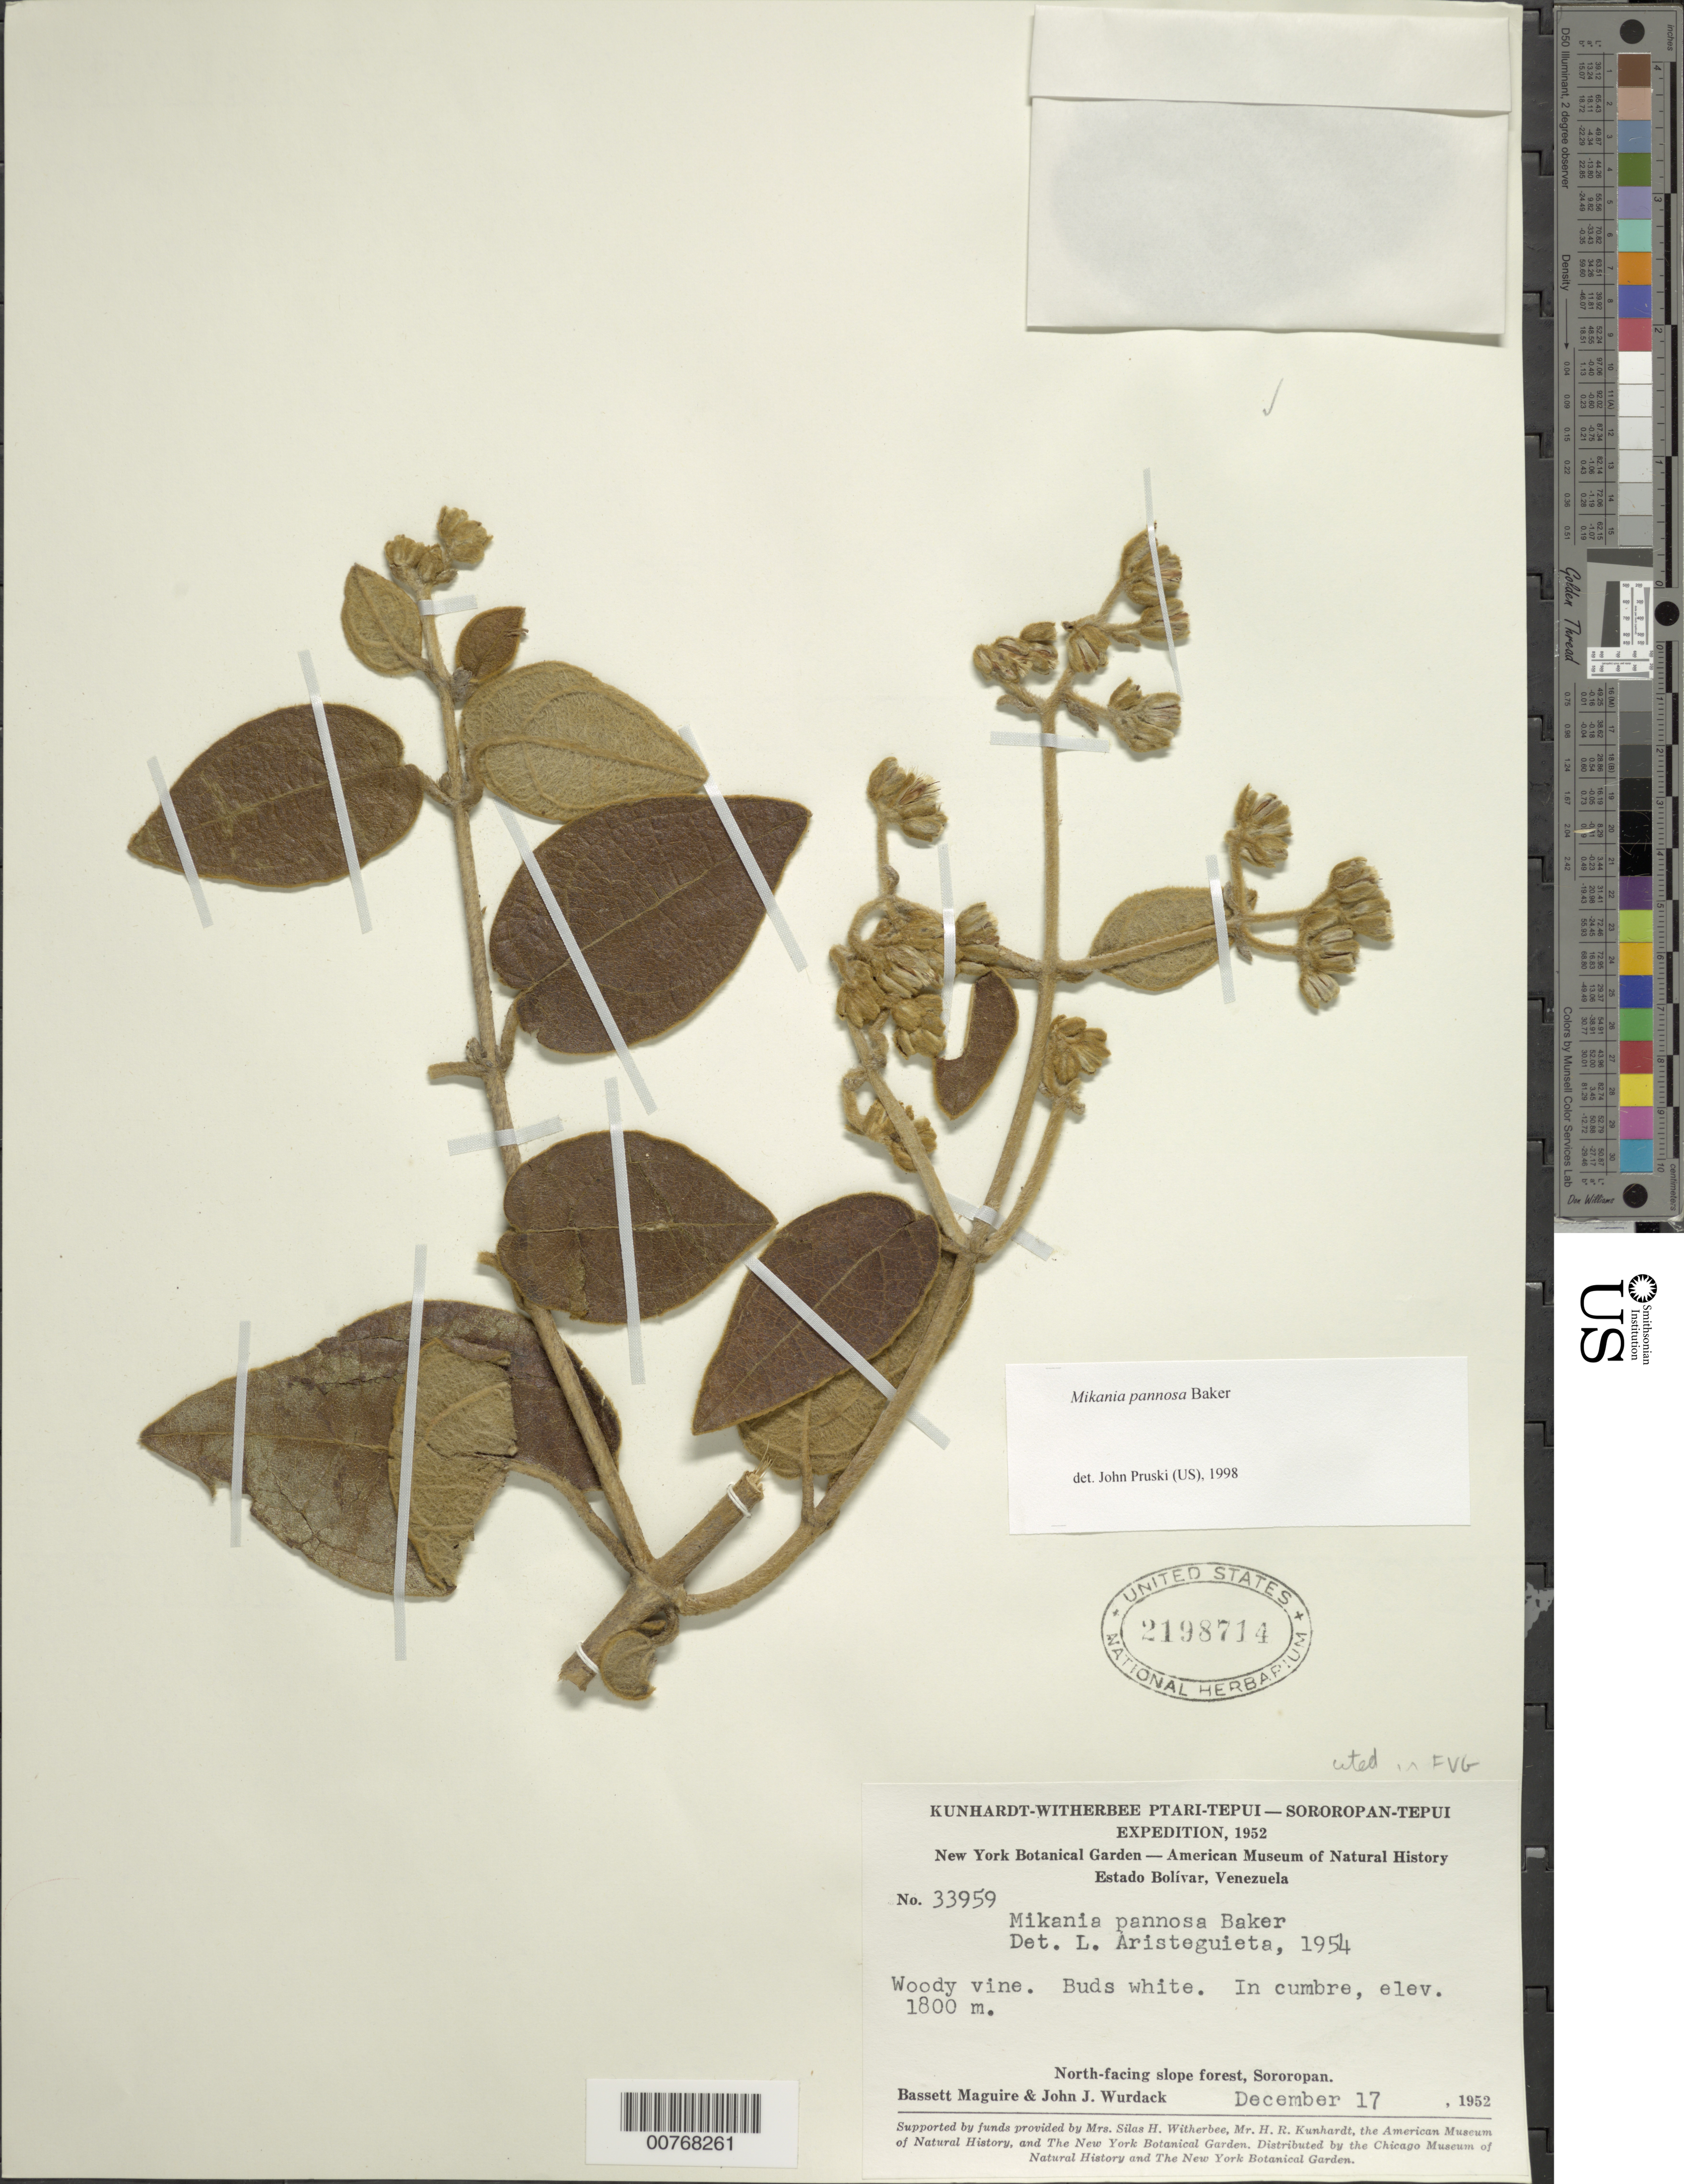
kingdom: Plantae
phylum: Tracheophyta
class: Magnoliopsida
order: Asterales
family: Asteraceae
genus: Mikania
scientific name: Mikania pannosa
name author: Baker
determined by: Aristeguieta, L.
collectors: B. Maguire & J. J. Wurdack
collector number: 33959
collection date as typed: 17-Dec-52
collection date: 1952-12-17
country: Venezuela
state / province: Bolívar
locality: Sororopán-tepuí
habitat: North facing slope forest, in cumbre.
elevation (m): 1800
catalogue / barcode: US 2198714